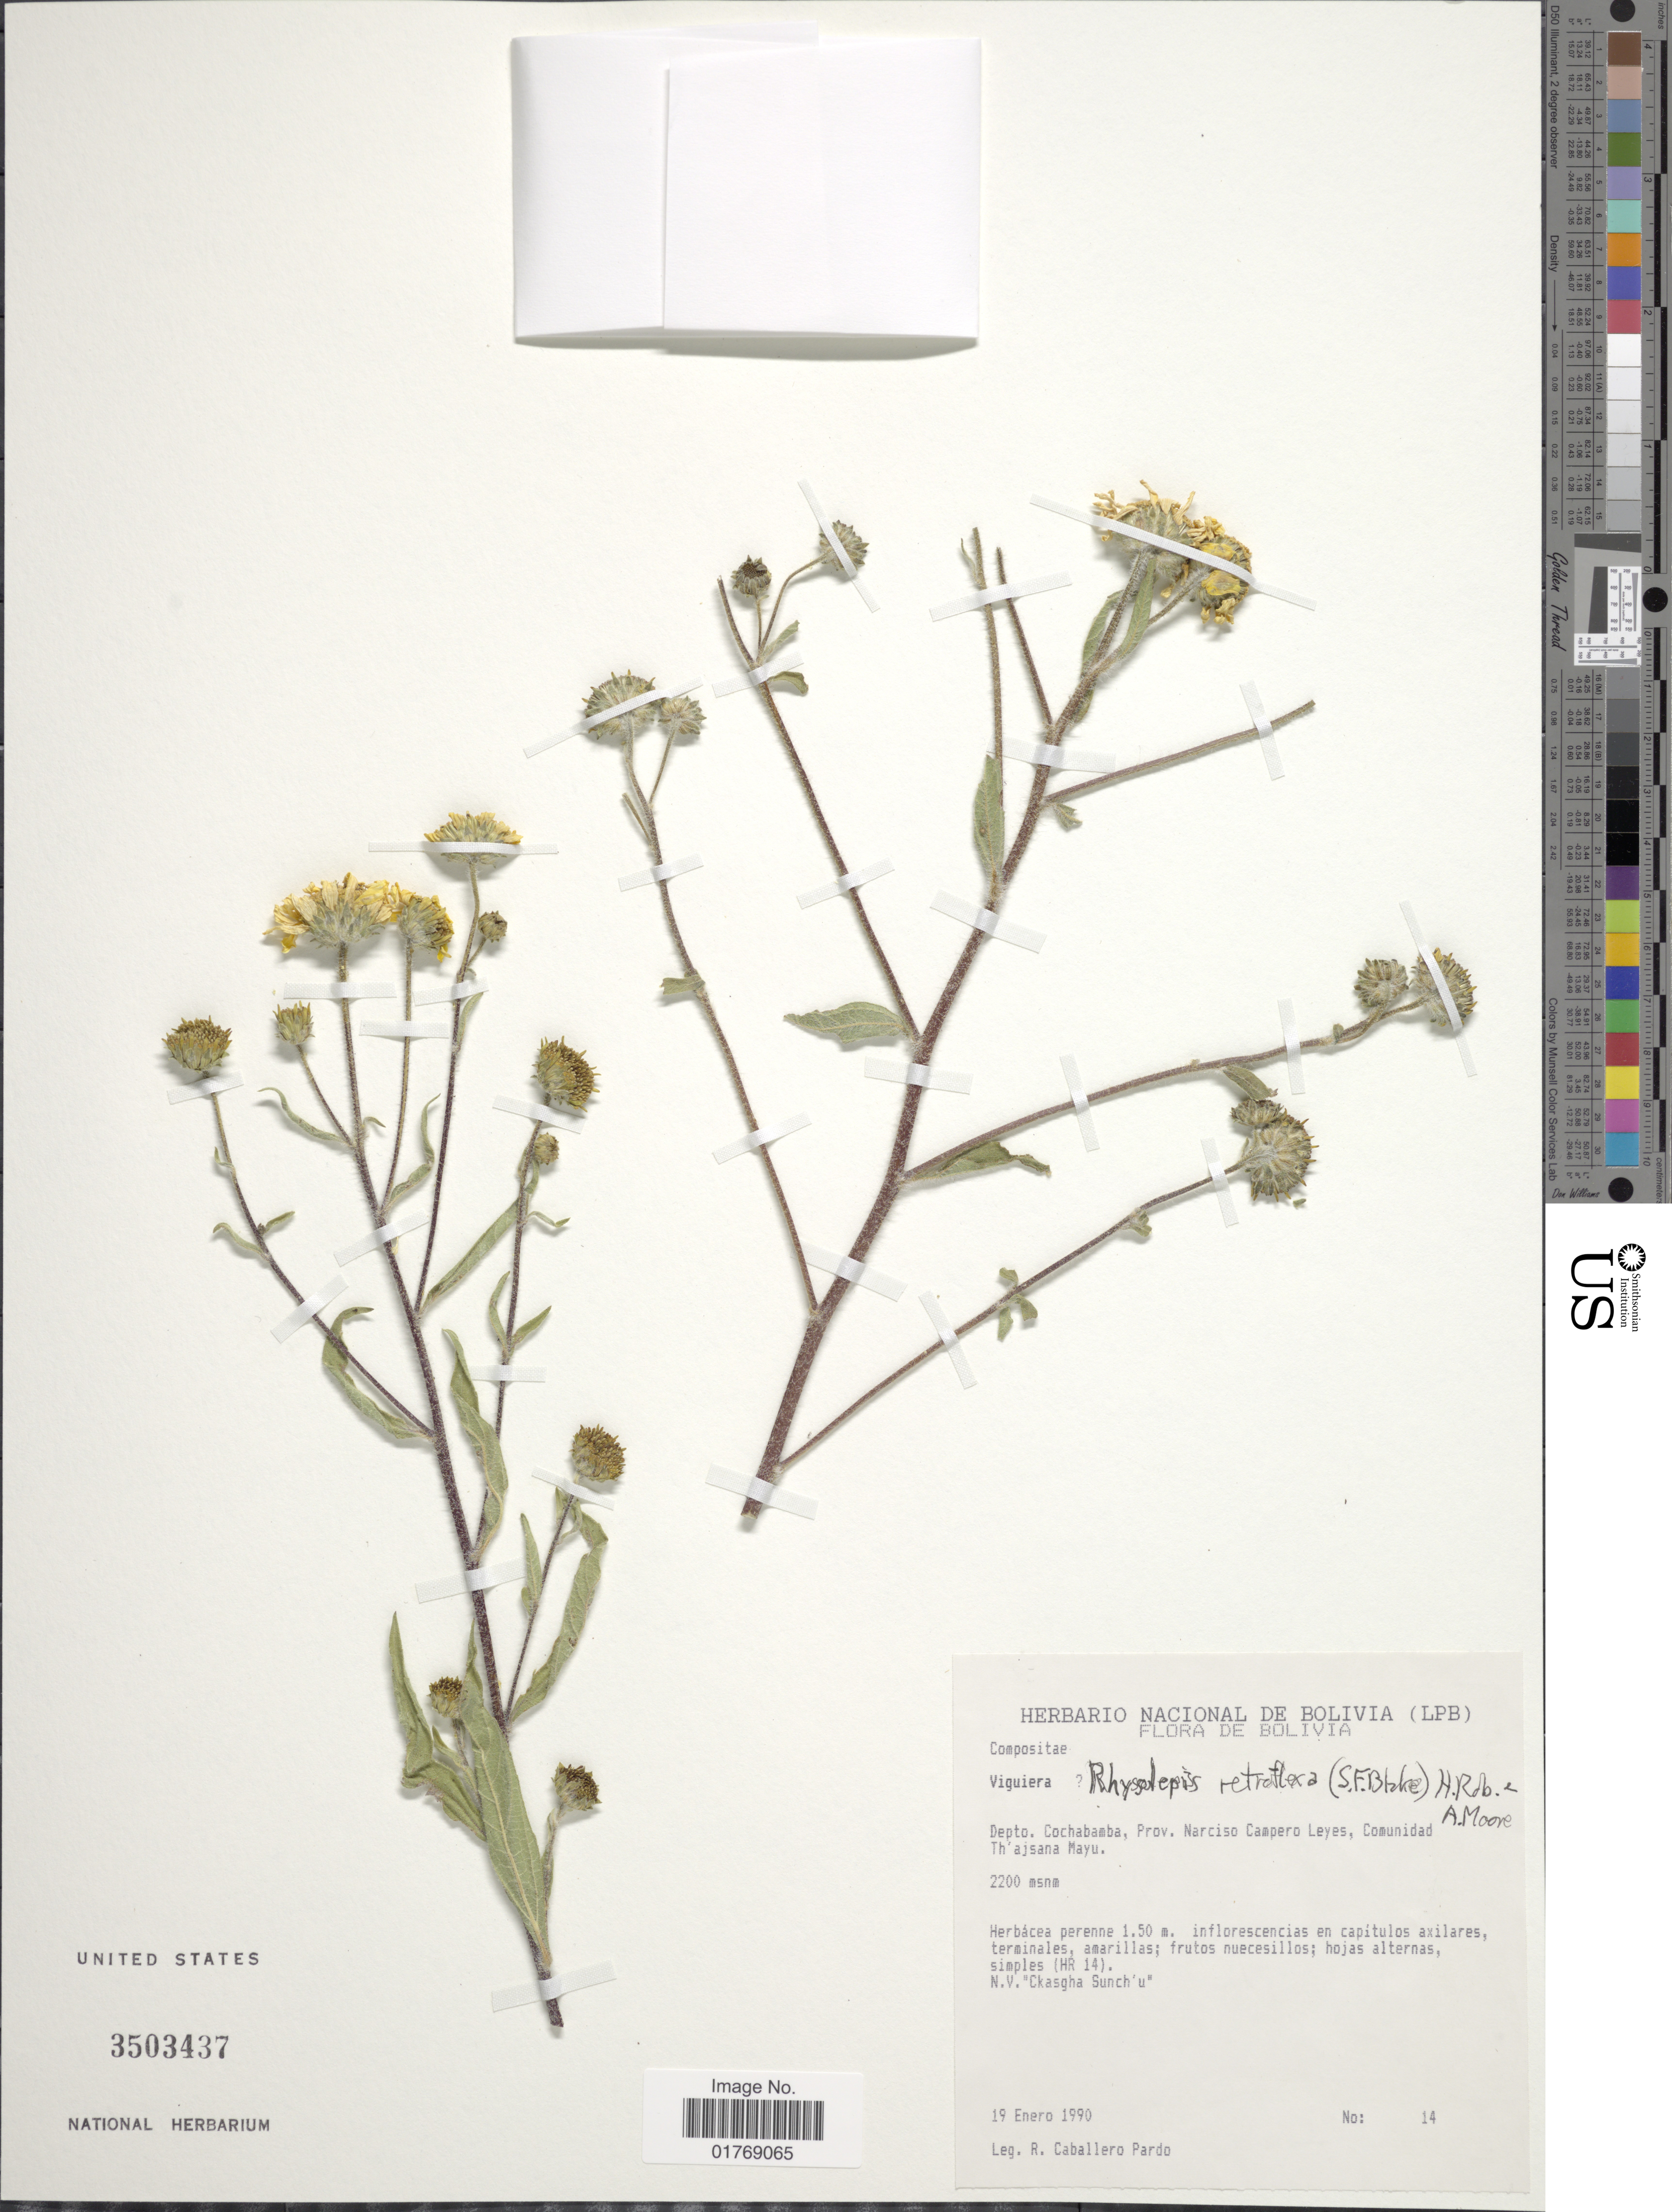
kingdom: Plantae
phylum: Tracheophyta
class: Magnoliopsida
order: Asterales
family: Asteraceae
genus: Viguiera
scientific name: Viguiera retroflexa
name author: Blake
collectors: R. Pardo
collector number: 14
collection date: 1990-01-19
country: Bolivia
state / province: Cochabamba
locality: Depto. Cochabamba, Prov. Narciso Campero Leyes, Comunidad Th'ajsana Mayu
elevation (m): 2200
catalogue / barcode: US 3503437